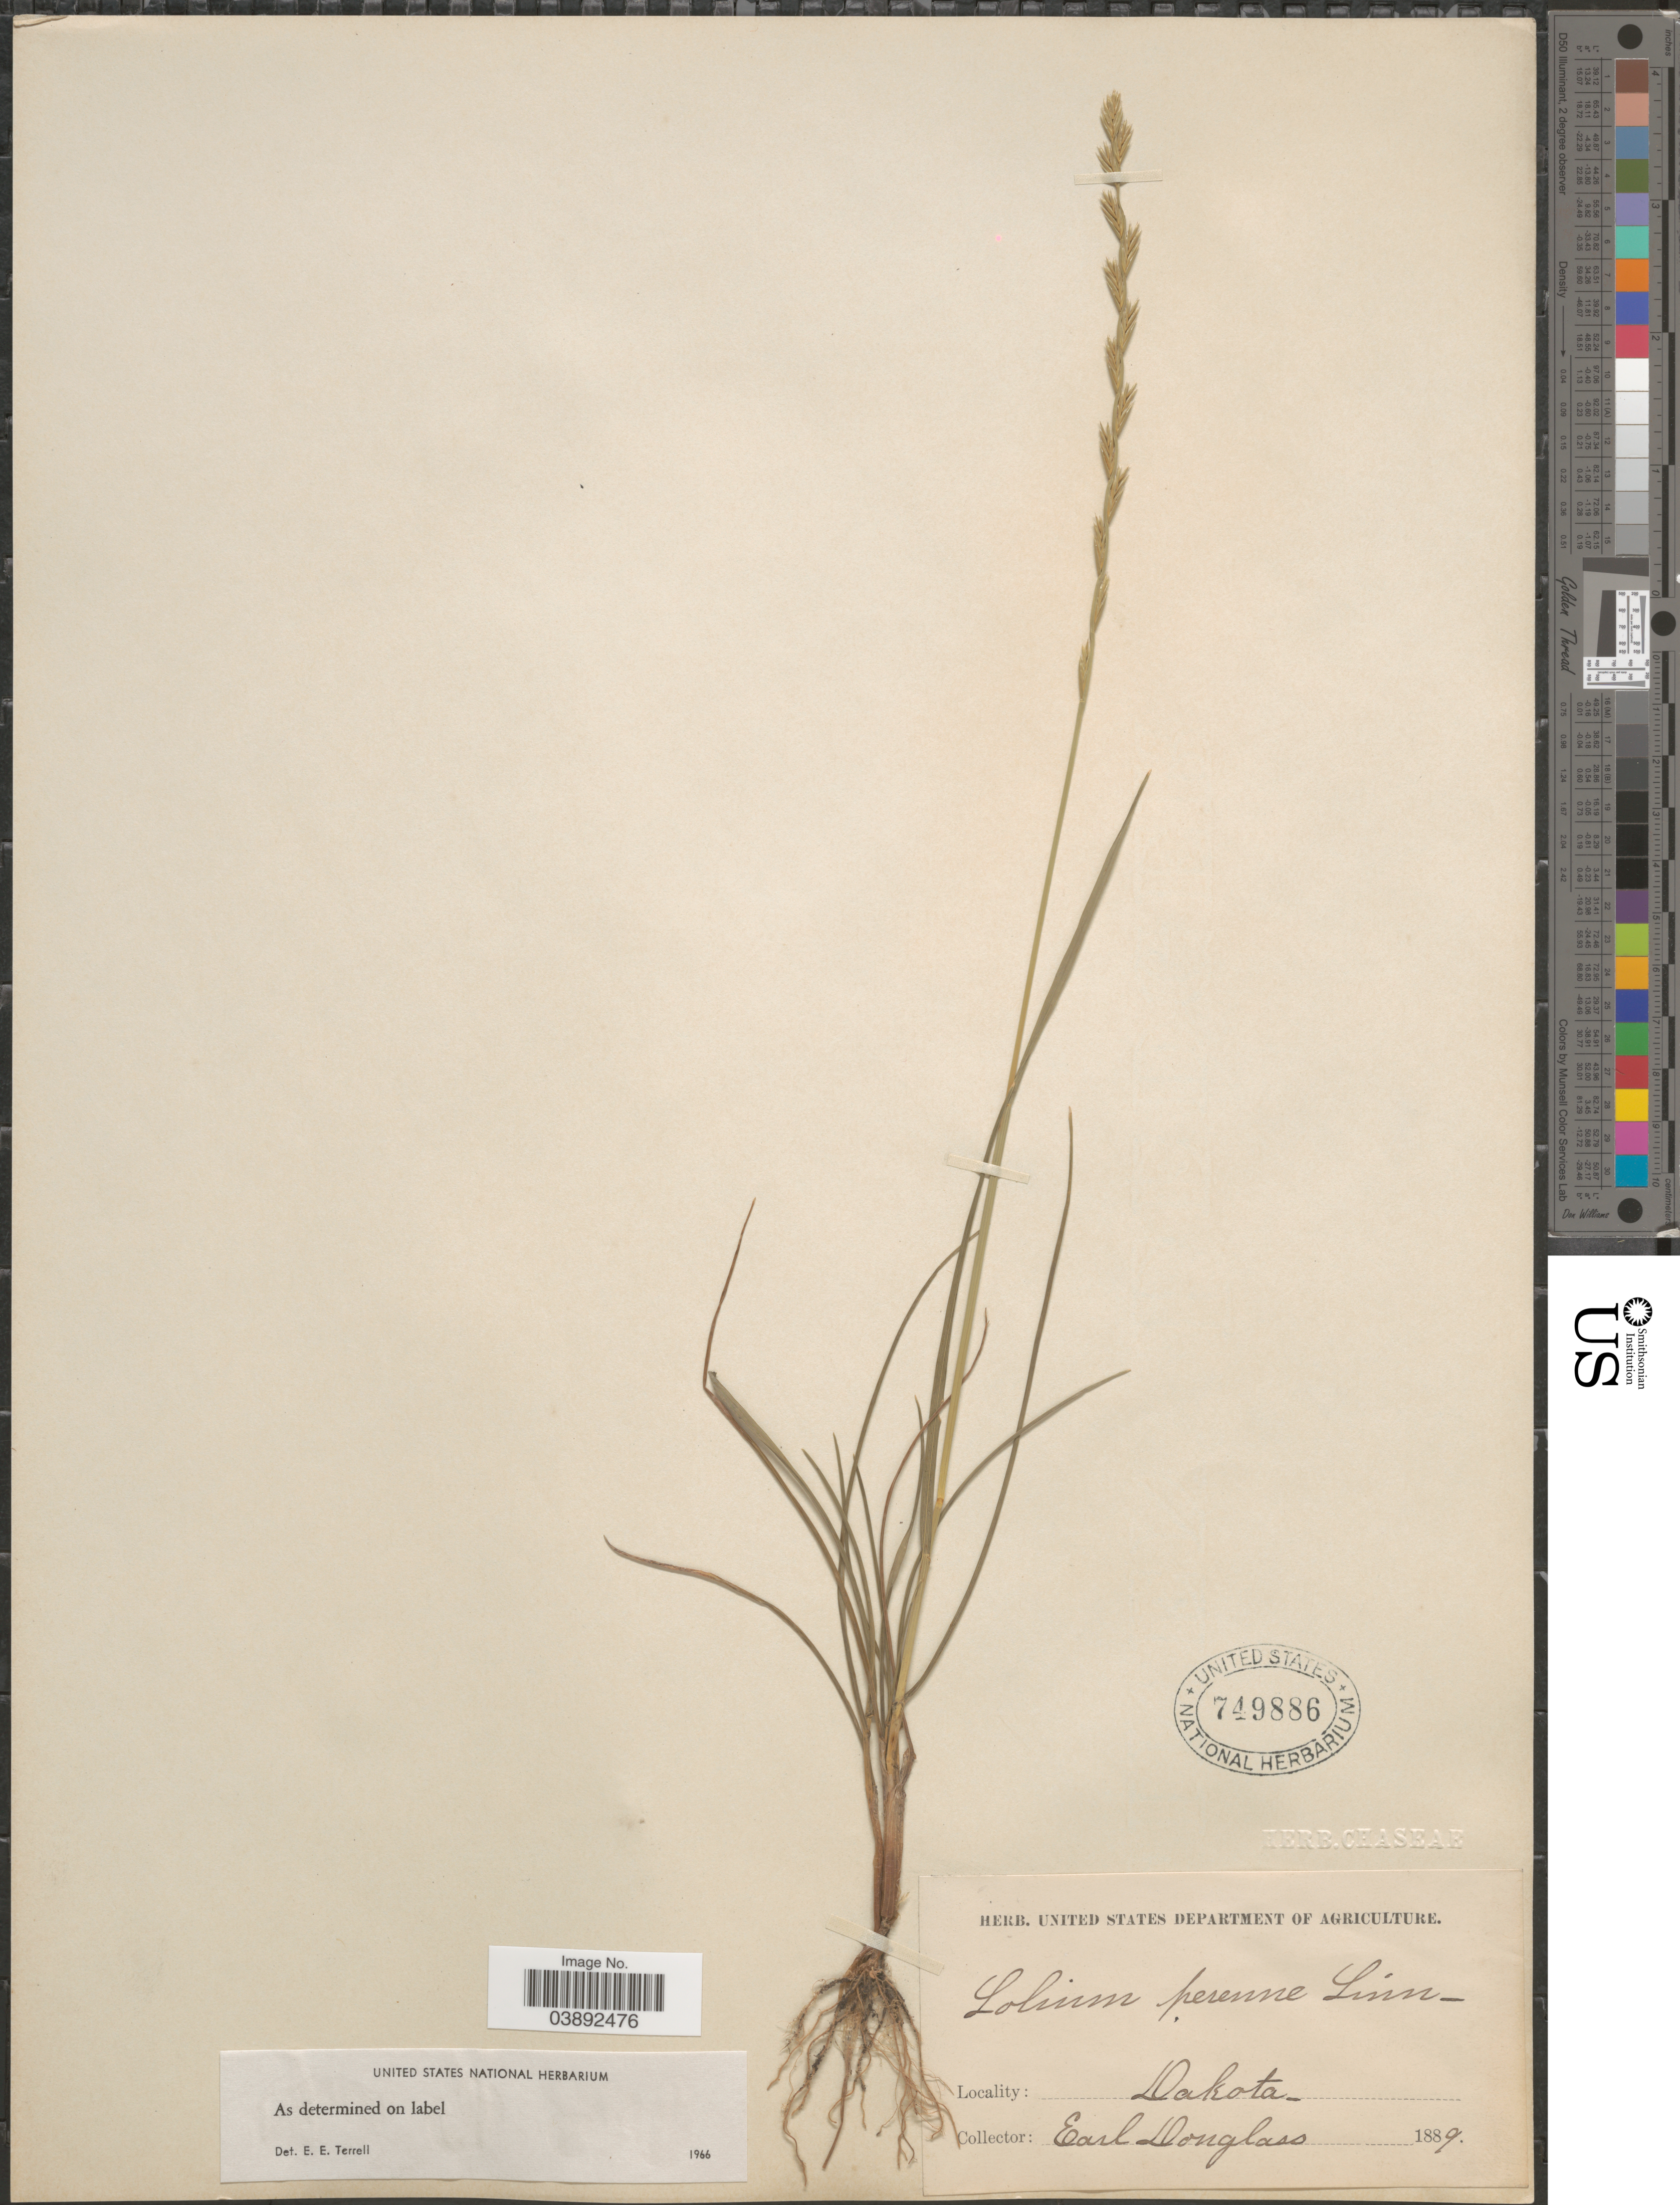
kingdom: Plantae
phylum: Tracheophyta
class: Liliopsida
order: Poales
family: Poaceae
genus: Lolium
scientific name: Lolium perenne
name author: L.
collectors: E. Douglass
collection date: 1889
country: United States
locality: Dakota.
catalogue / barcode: US 749886